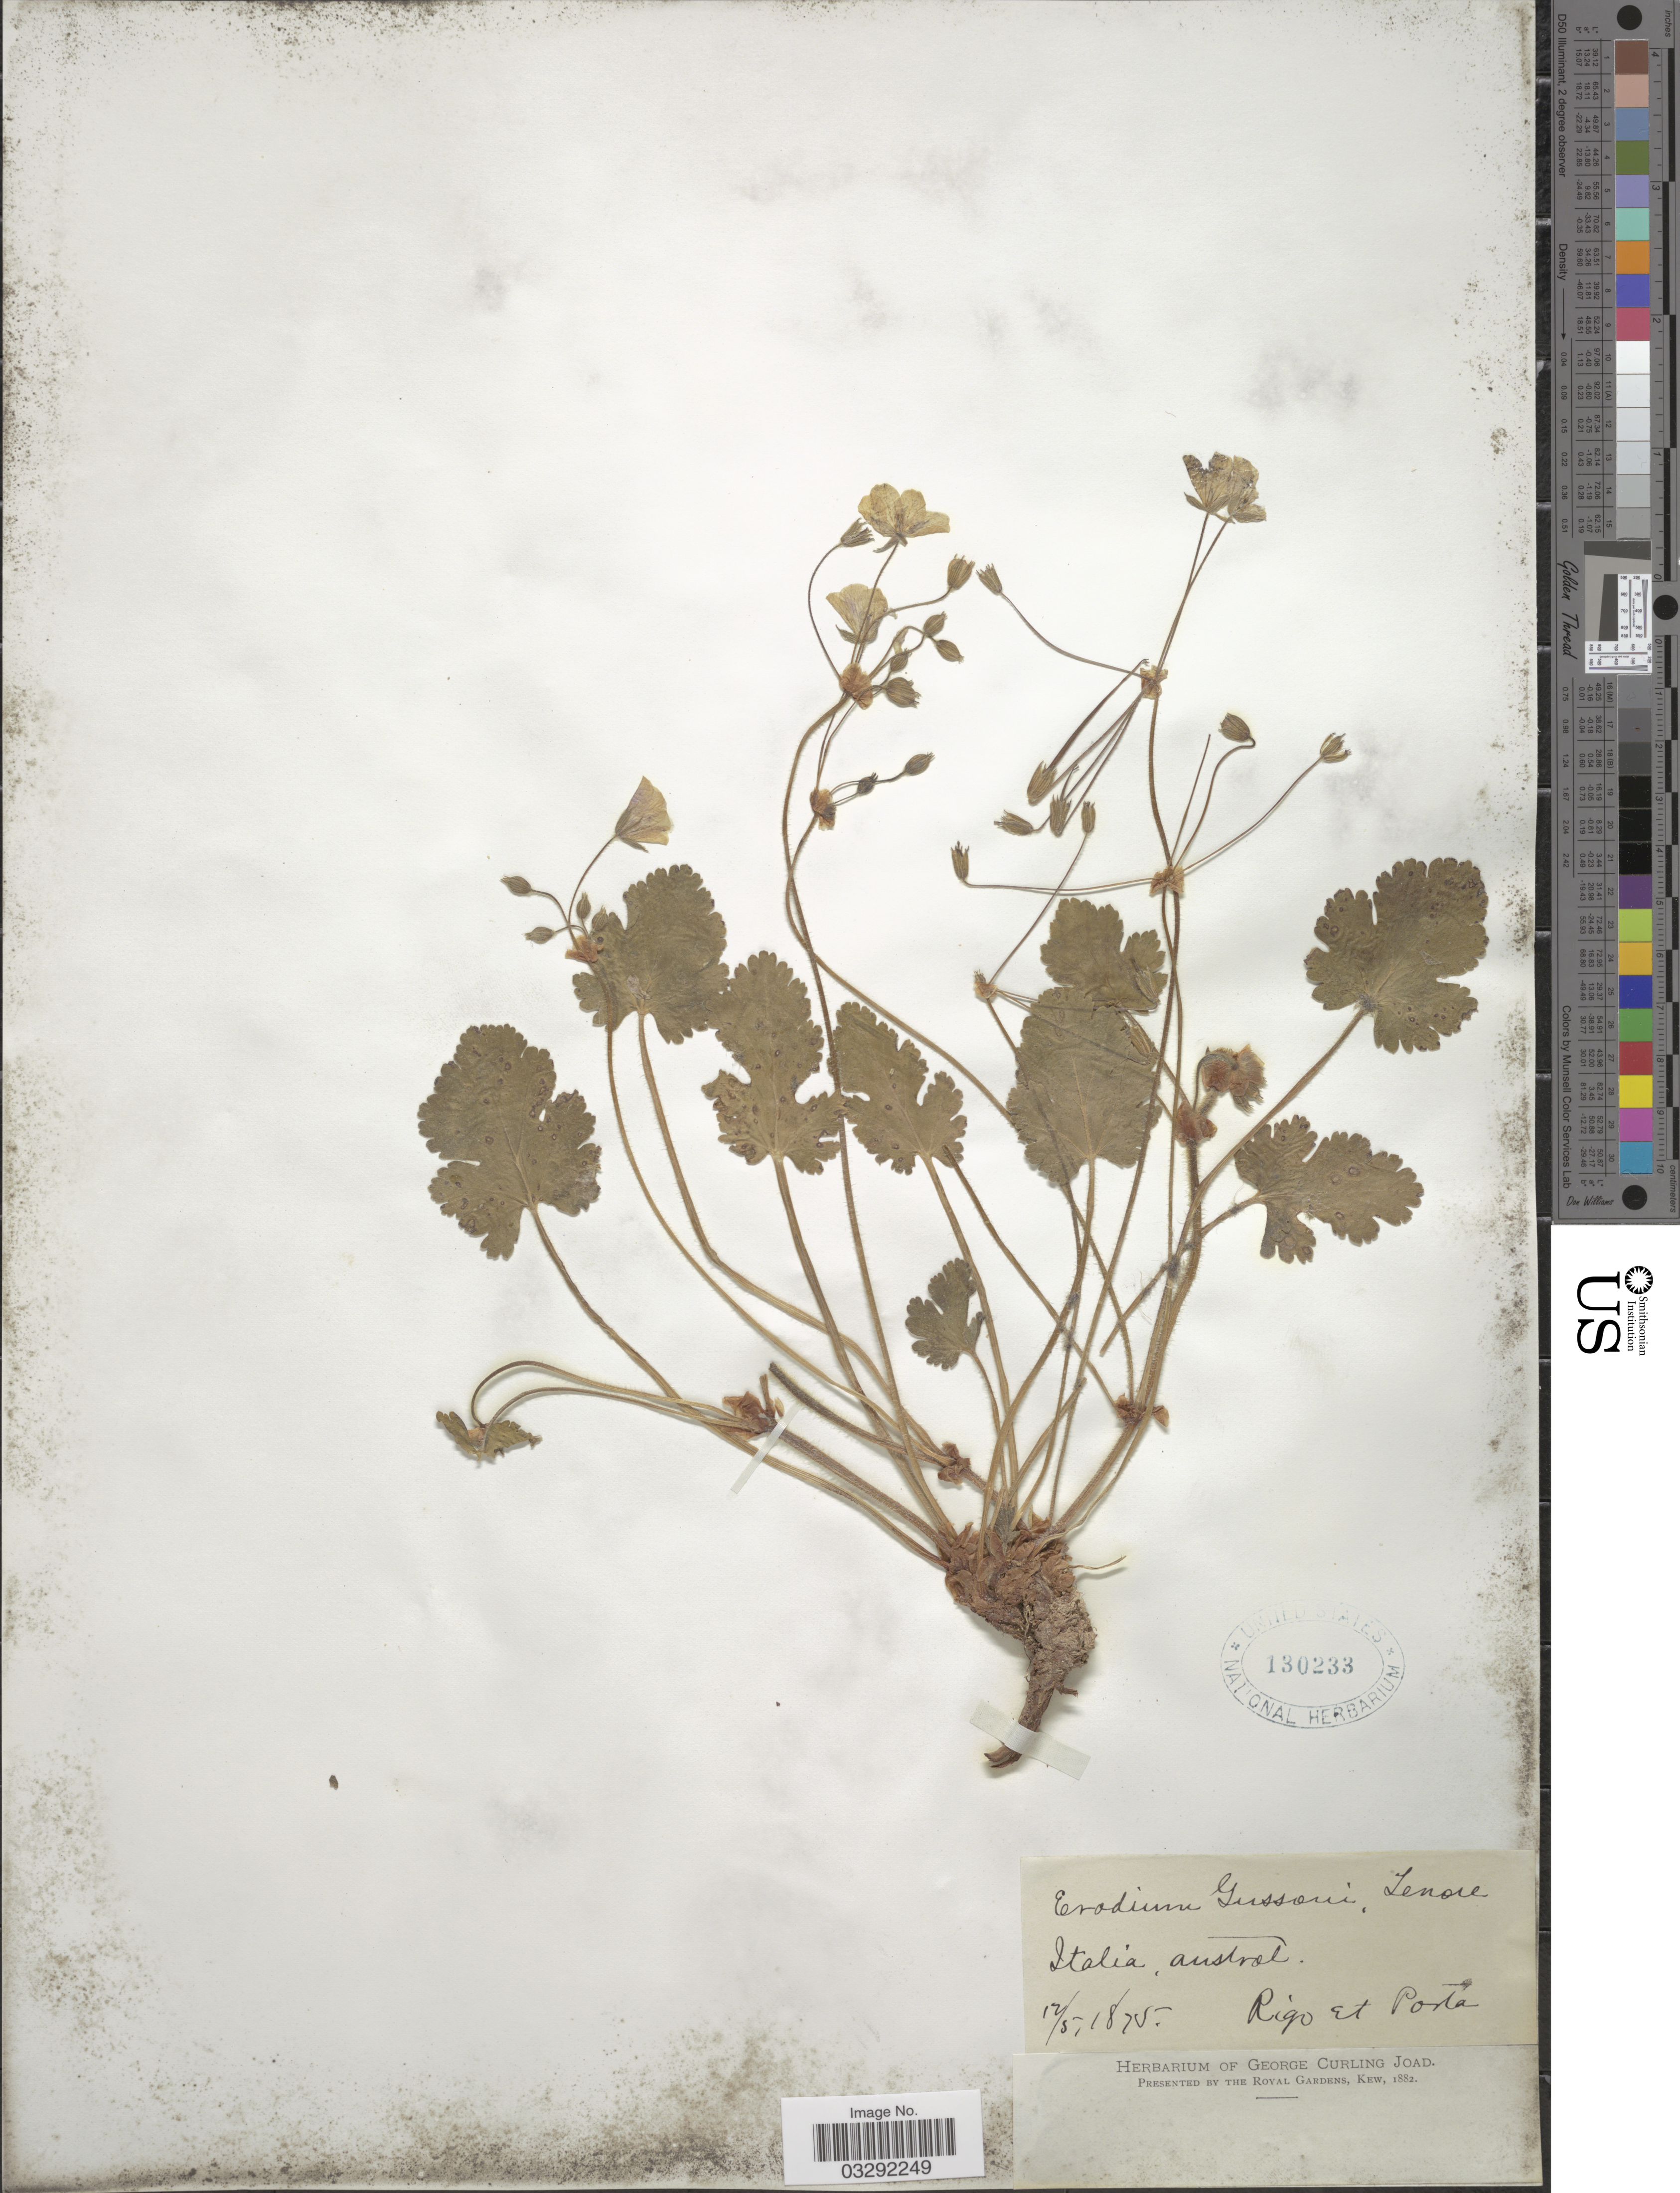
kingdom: Plantae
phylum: Tracheophyta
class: Magnoliopsida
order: Geraniales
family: Geraniaceae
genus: Erodium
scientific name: Erodium gussonei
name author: Ten.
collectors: -- Rigo & -- Porta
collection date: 1875-05-12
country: Italy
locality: Italia, austral.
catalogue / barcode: US 130233